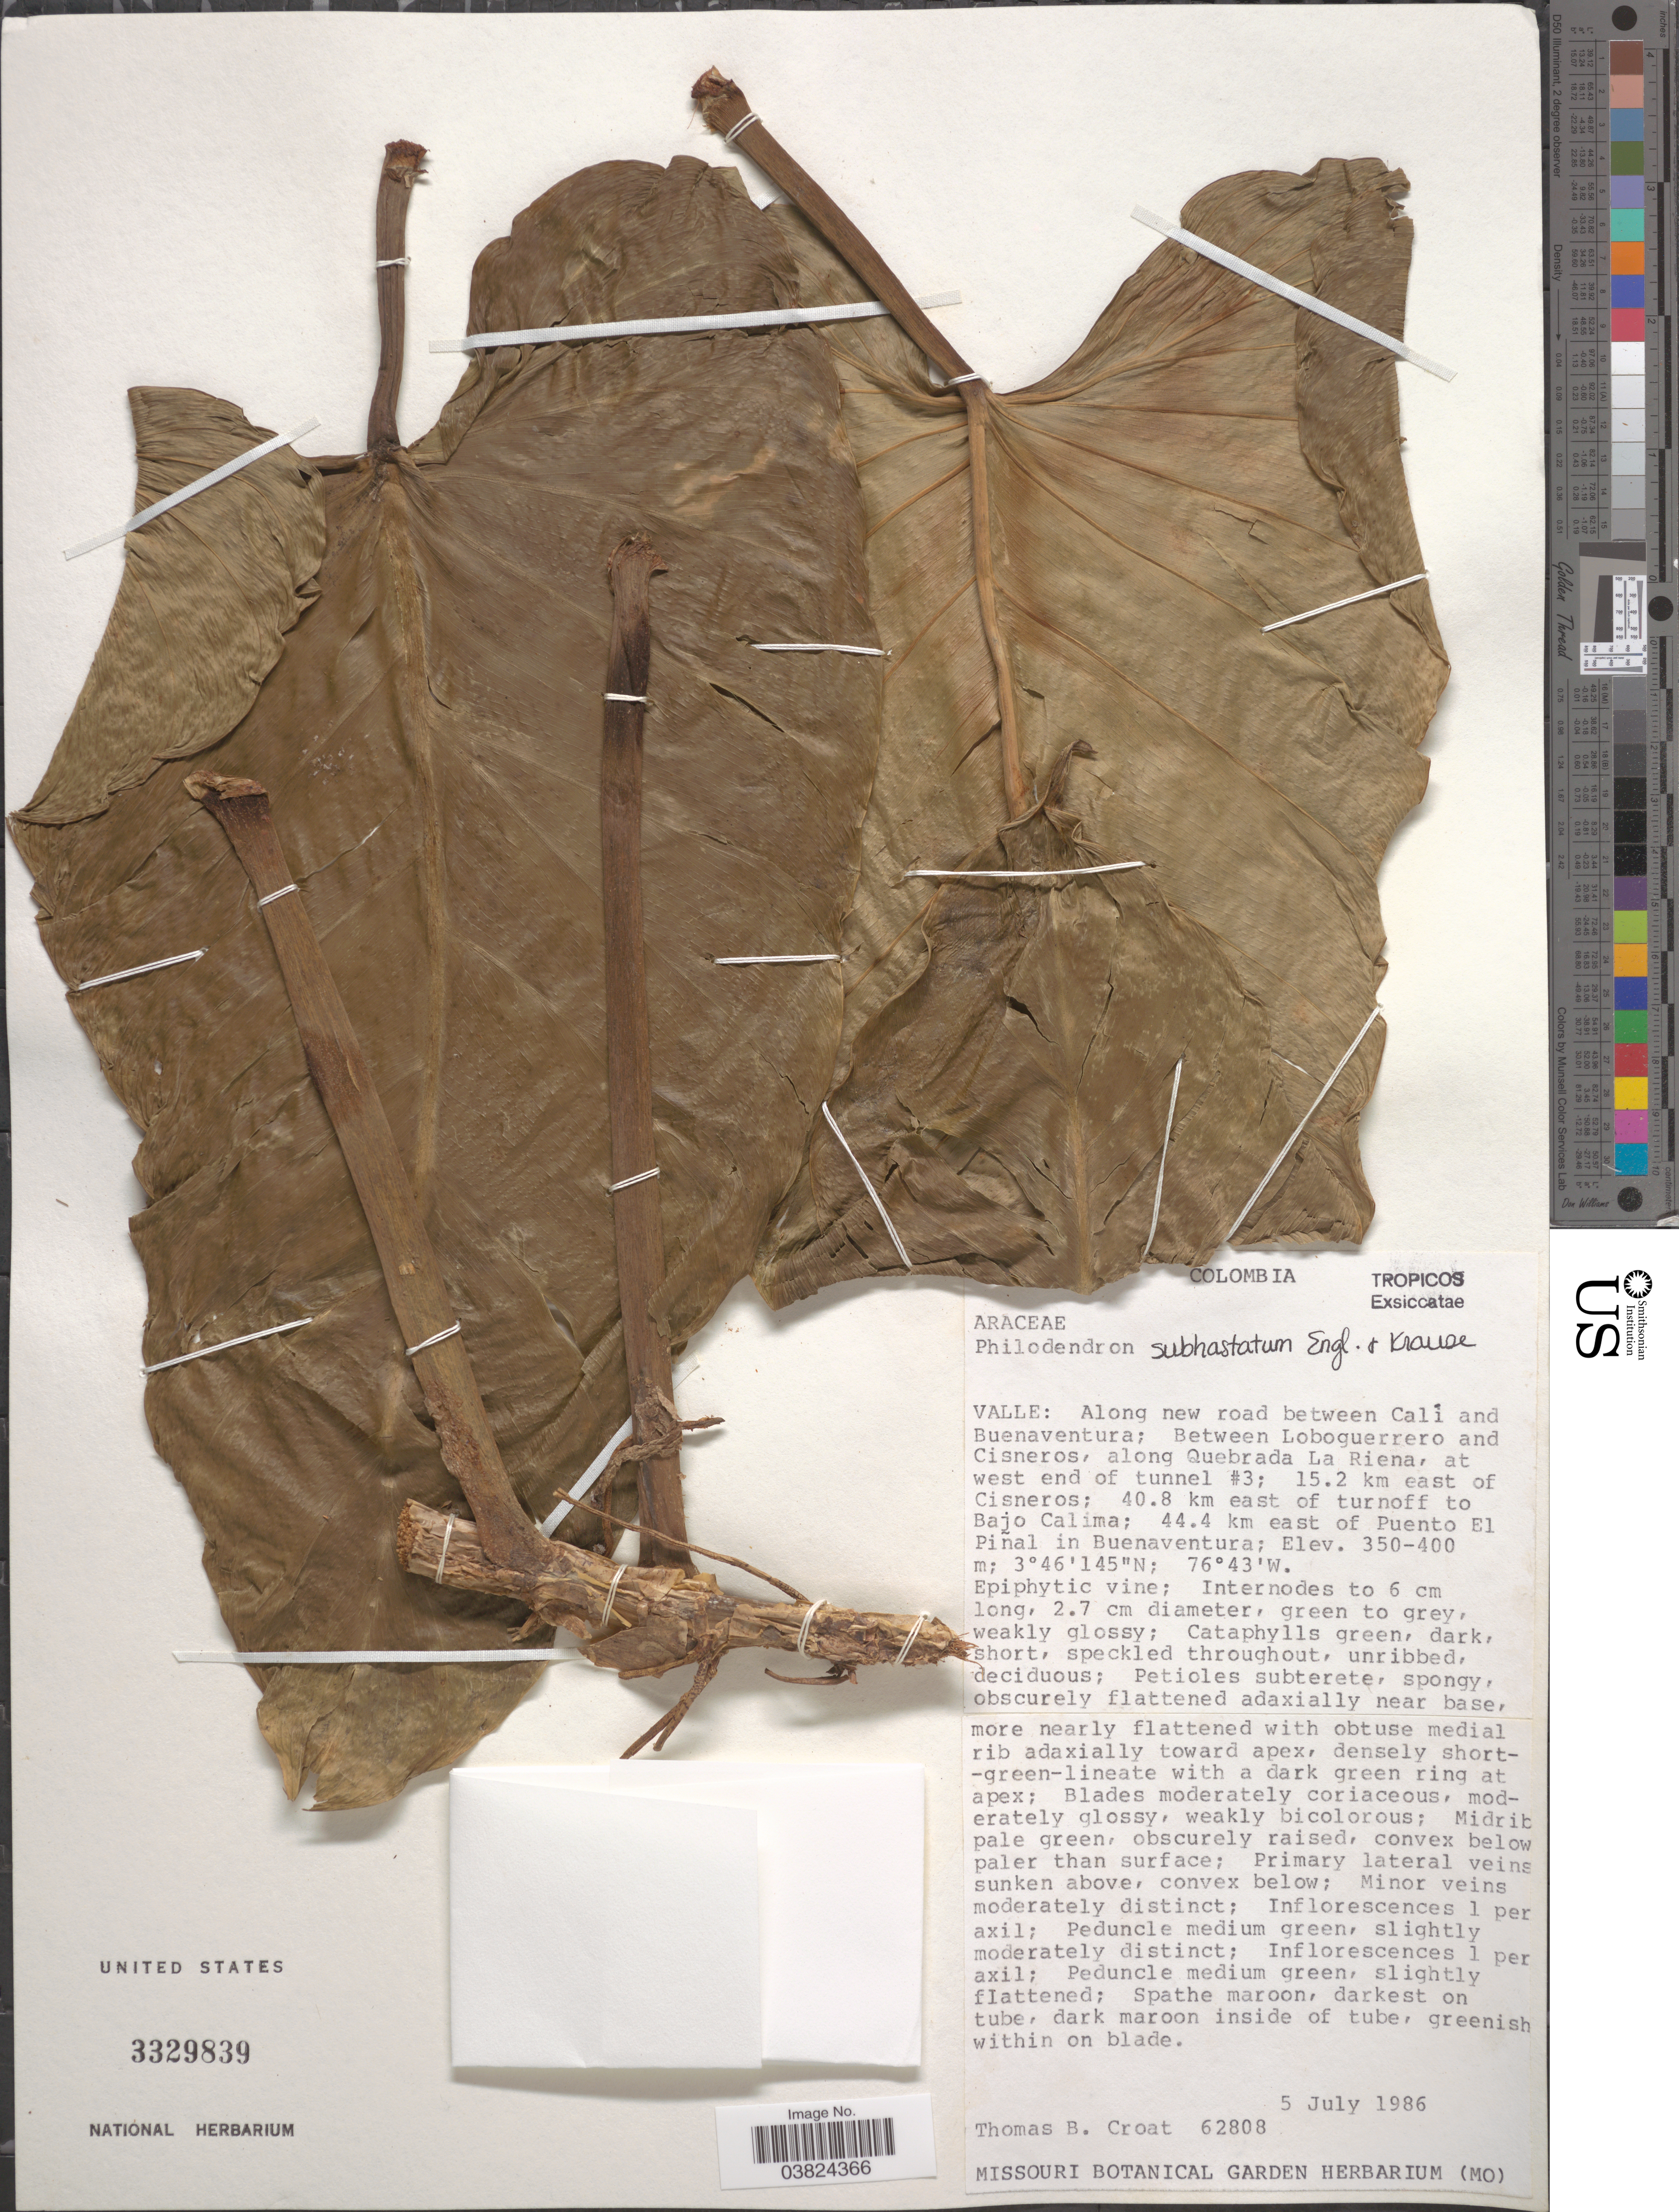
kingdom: Plantae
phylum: Tracheophyta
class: Liliopsida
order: Alismatales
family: Araceae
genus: Philodendron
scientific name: Philodendron subhastatum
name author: K. Krause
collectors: T. B. Croat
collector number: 62808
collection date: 1986-07-05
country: Colombia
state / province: Valle del Cauca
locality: Valle: Along new road between Calí and Buenaventura; Between Loboguerrero and Cisneros, along Quebrada La Riena, at west end of tunnel #3; 15.2 km east of Cisneros; 40.8 km east of turnoff to Bajo Calima; 44.4 km east of Puento El Piñal in Buenaventura.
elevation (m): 350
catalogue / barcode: US 3329839